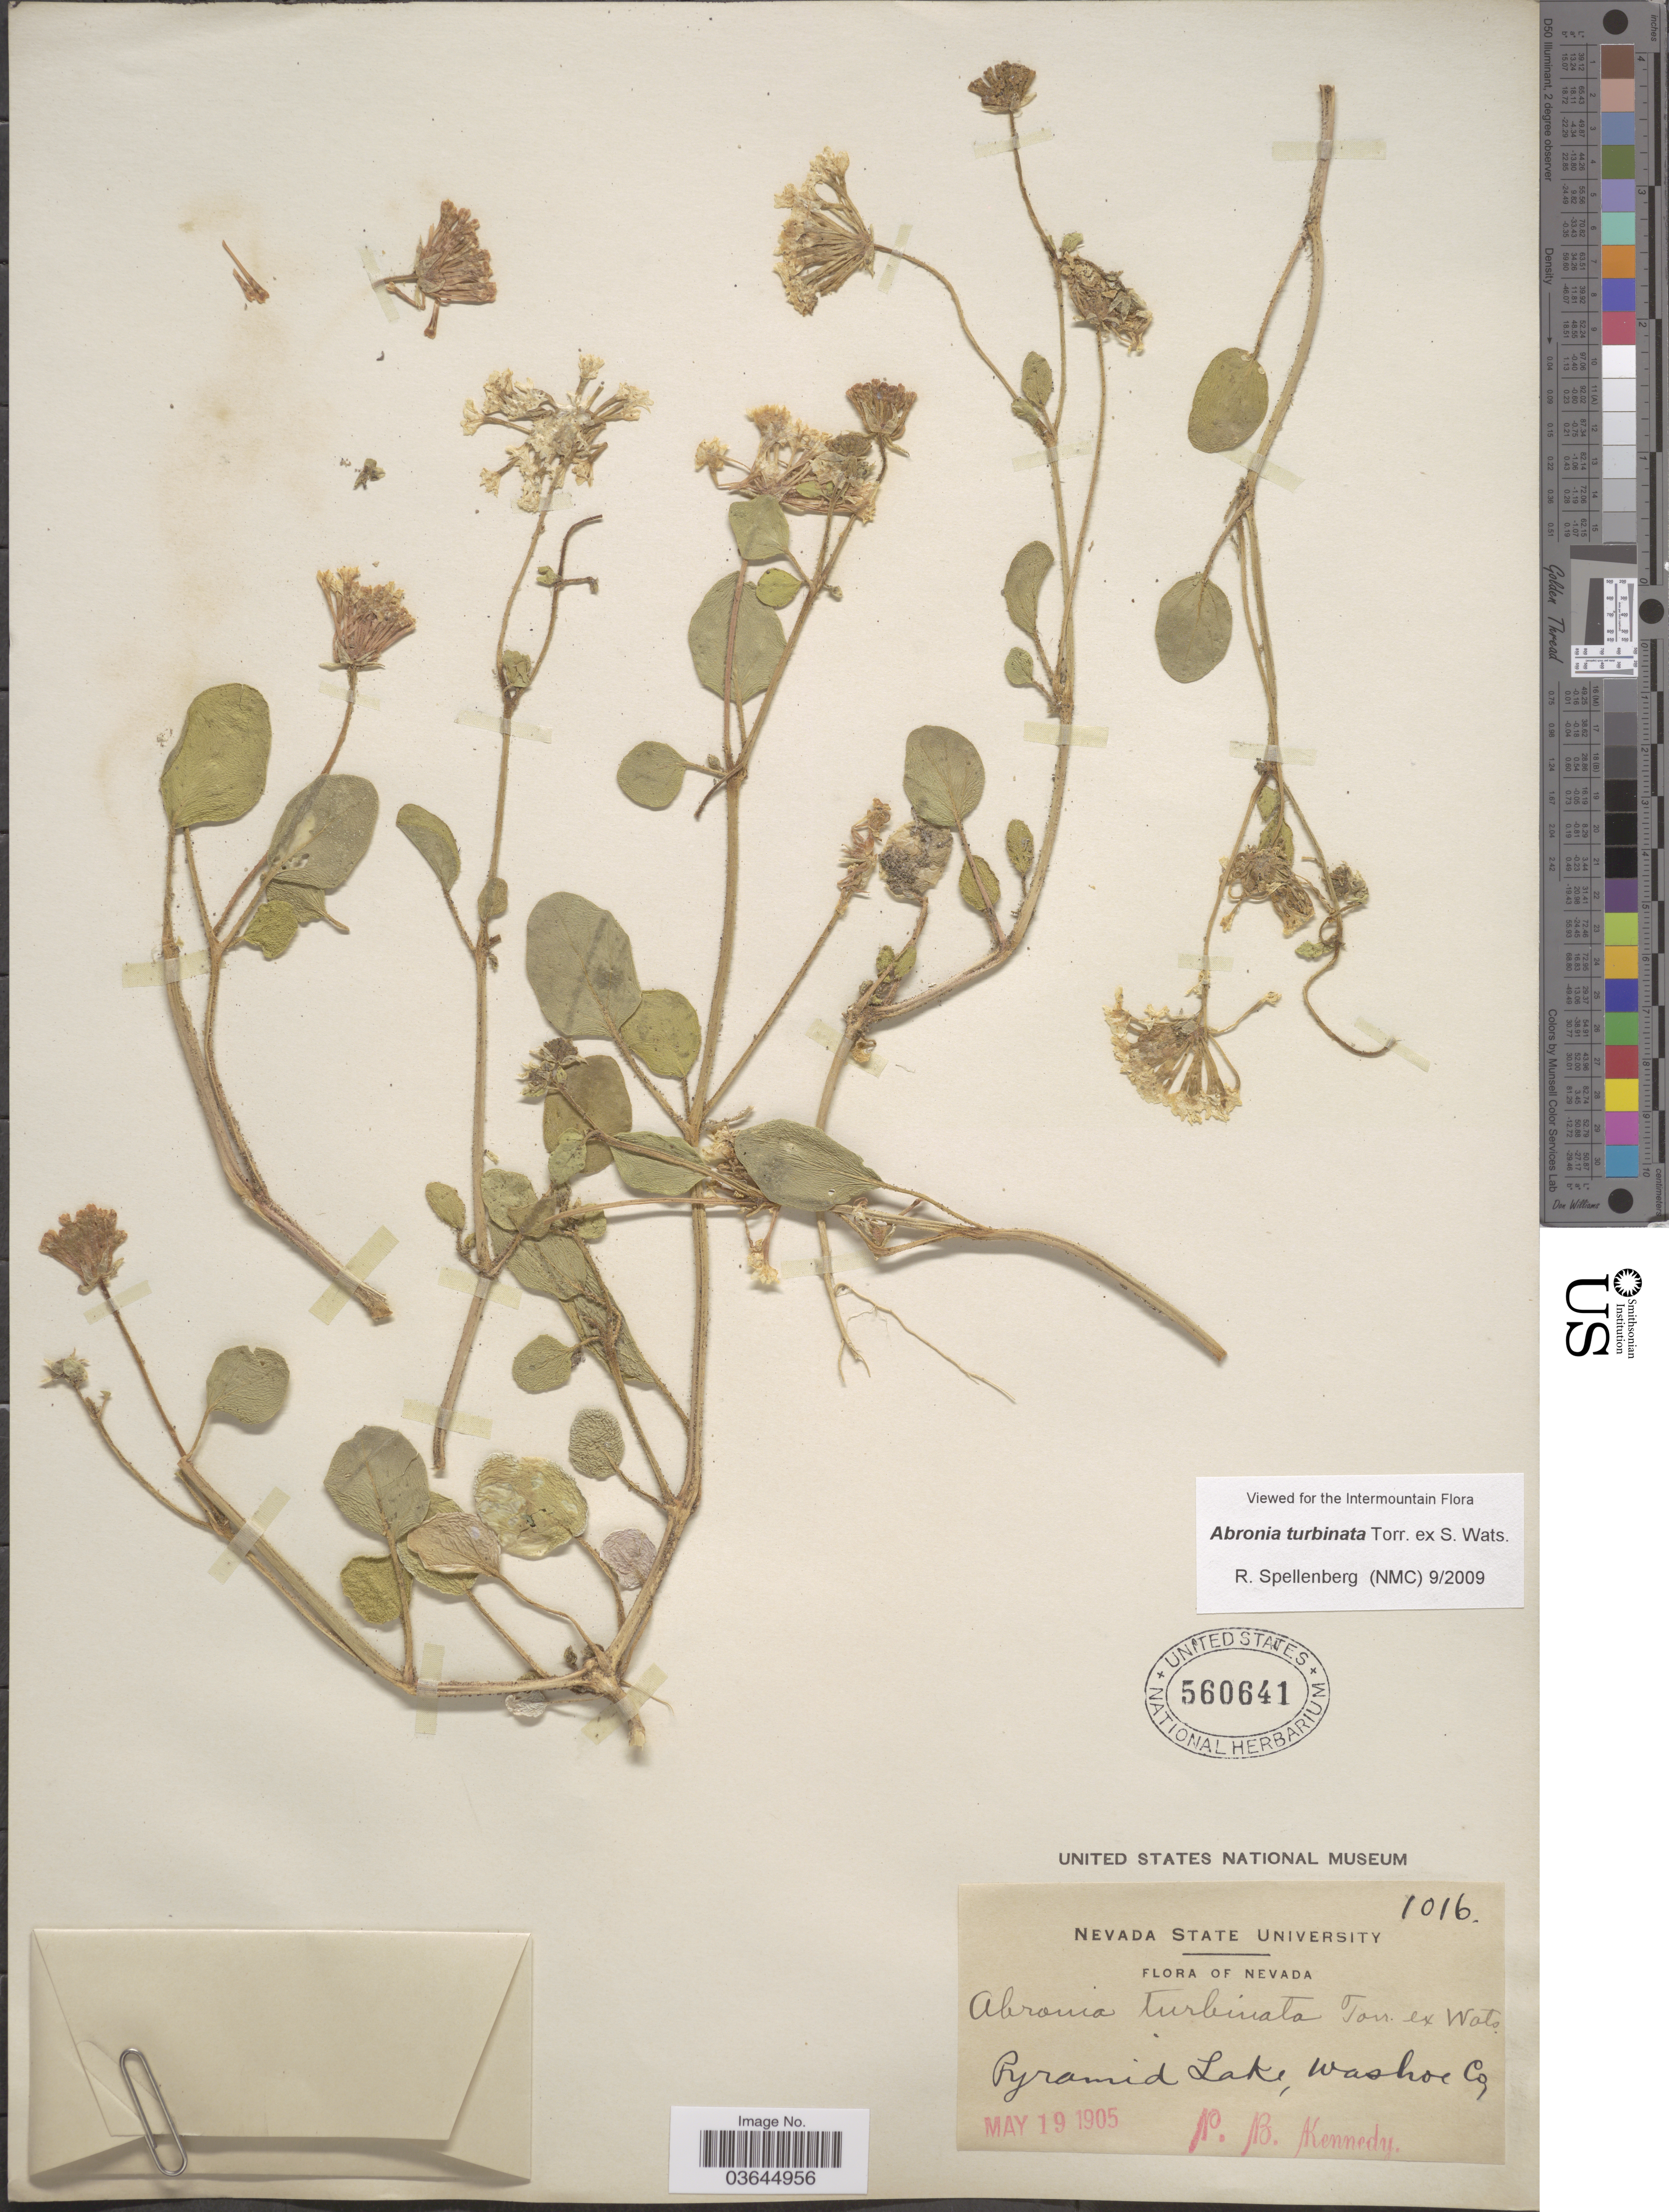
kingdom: Plantae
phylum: Tracheophyta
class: Magnoliopsida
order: Caryophyllales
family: Nyctaginaceae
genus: Abronia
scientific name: Abronia turbinata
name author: Torr. ex S. Watson in C. King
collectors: P. B. Kennedy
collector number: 1016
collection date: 1905-05-19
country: United States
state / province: Nevada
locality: Pyramid Lake, Washoe Co.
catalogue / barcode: US 560641